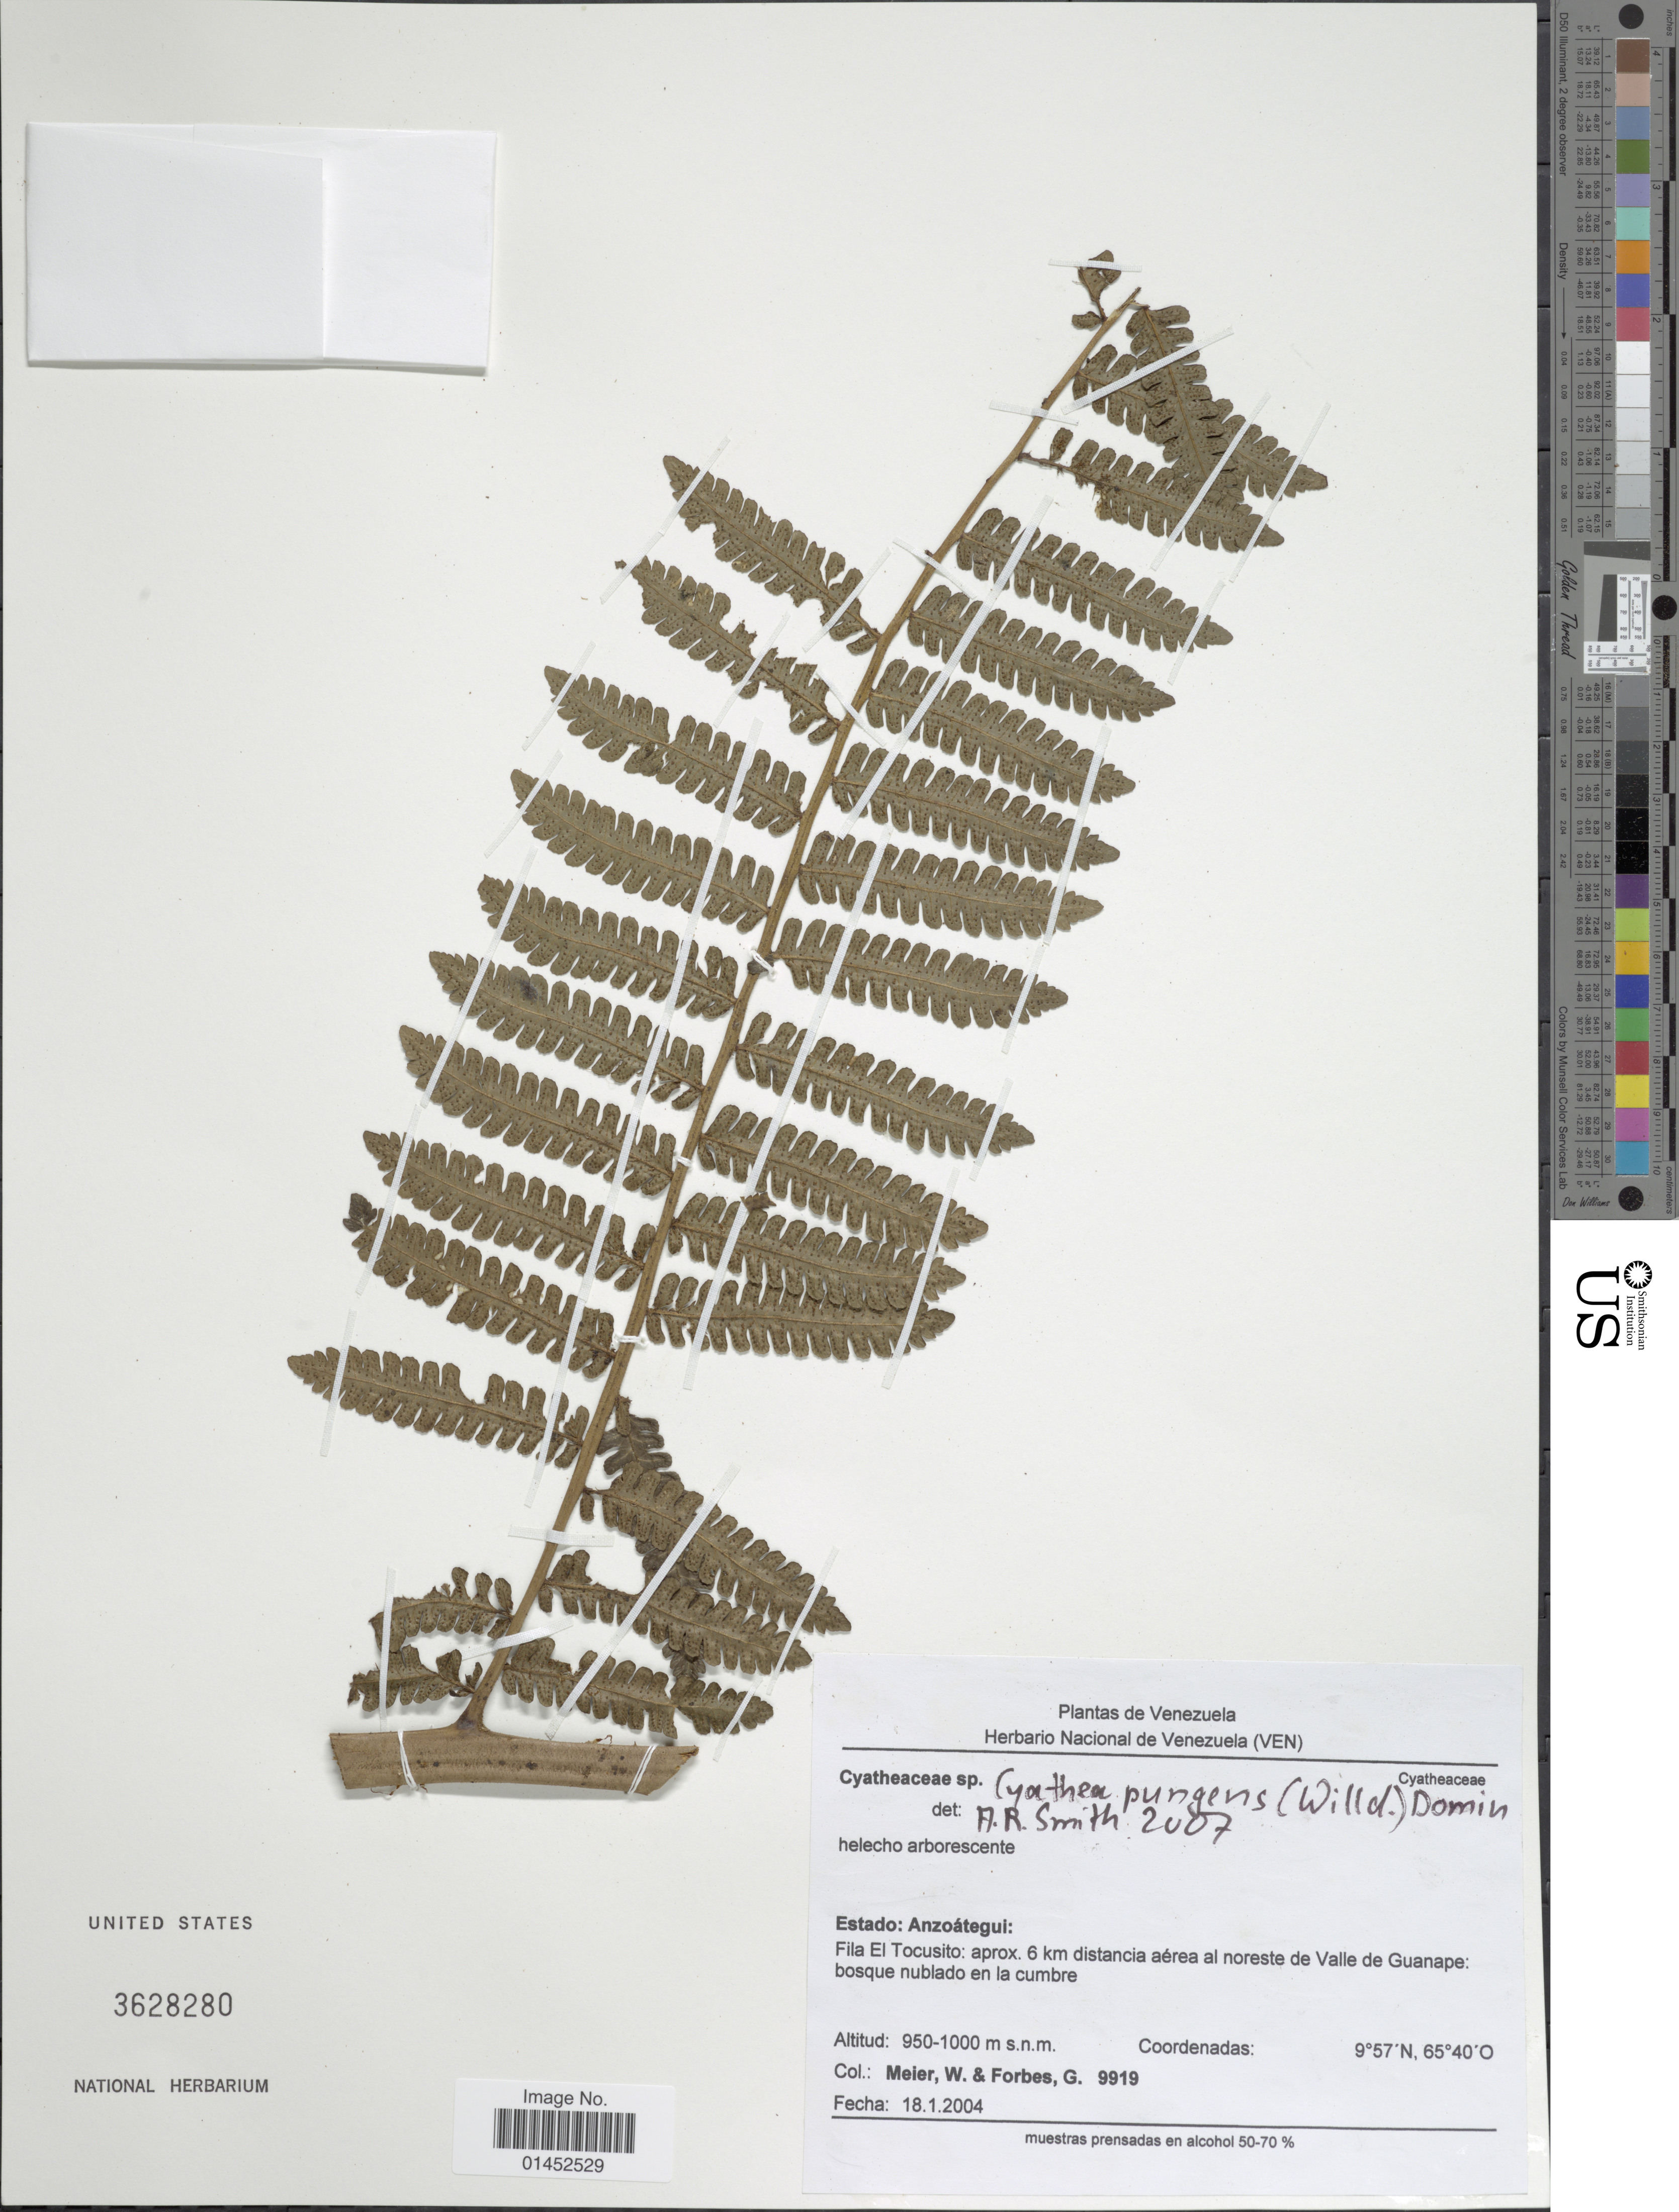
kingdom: Plantae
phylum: Tracheophyta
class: Polypodiopsida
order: Cyatheales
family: Cyatheaceae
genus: Cyathea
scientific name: Cyathea pungens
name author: (Willd.) Domin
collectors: W. Meier & G. Forbes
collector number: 9919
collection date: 2004-01-18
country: Venezuela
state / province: Anzoategui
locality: Fila El Tocusito: aprox. 6 km distancia aérea al noroeste de Valle de Guanape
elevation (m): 950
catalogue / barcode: US 3628280